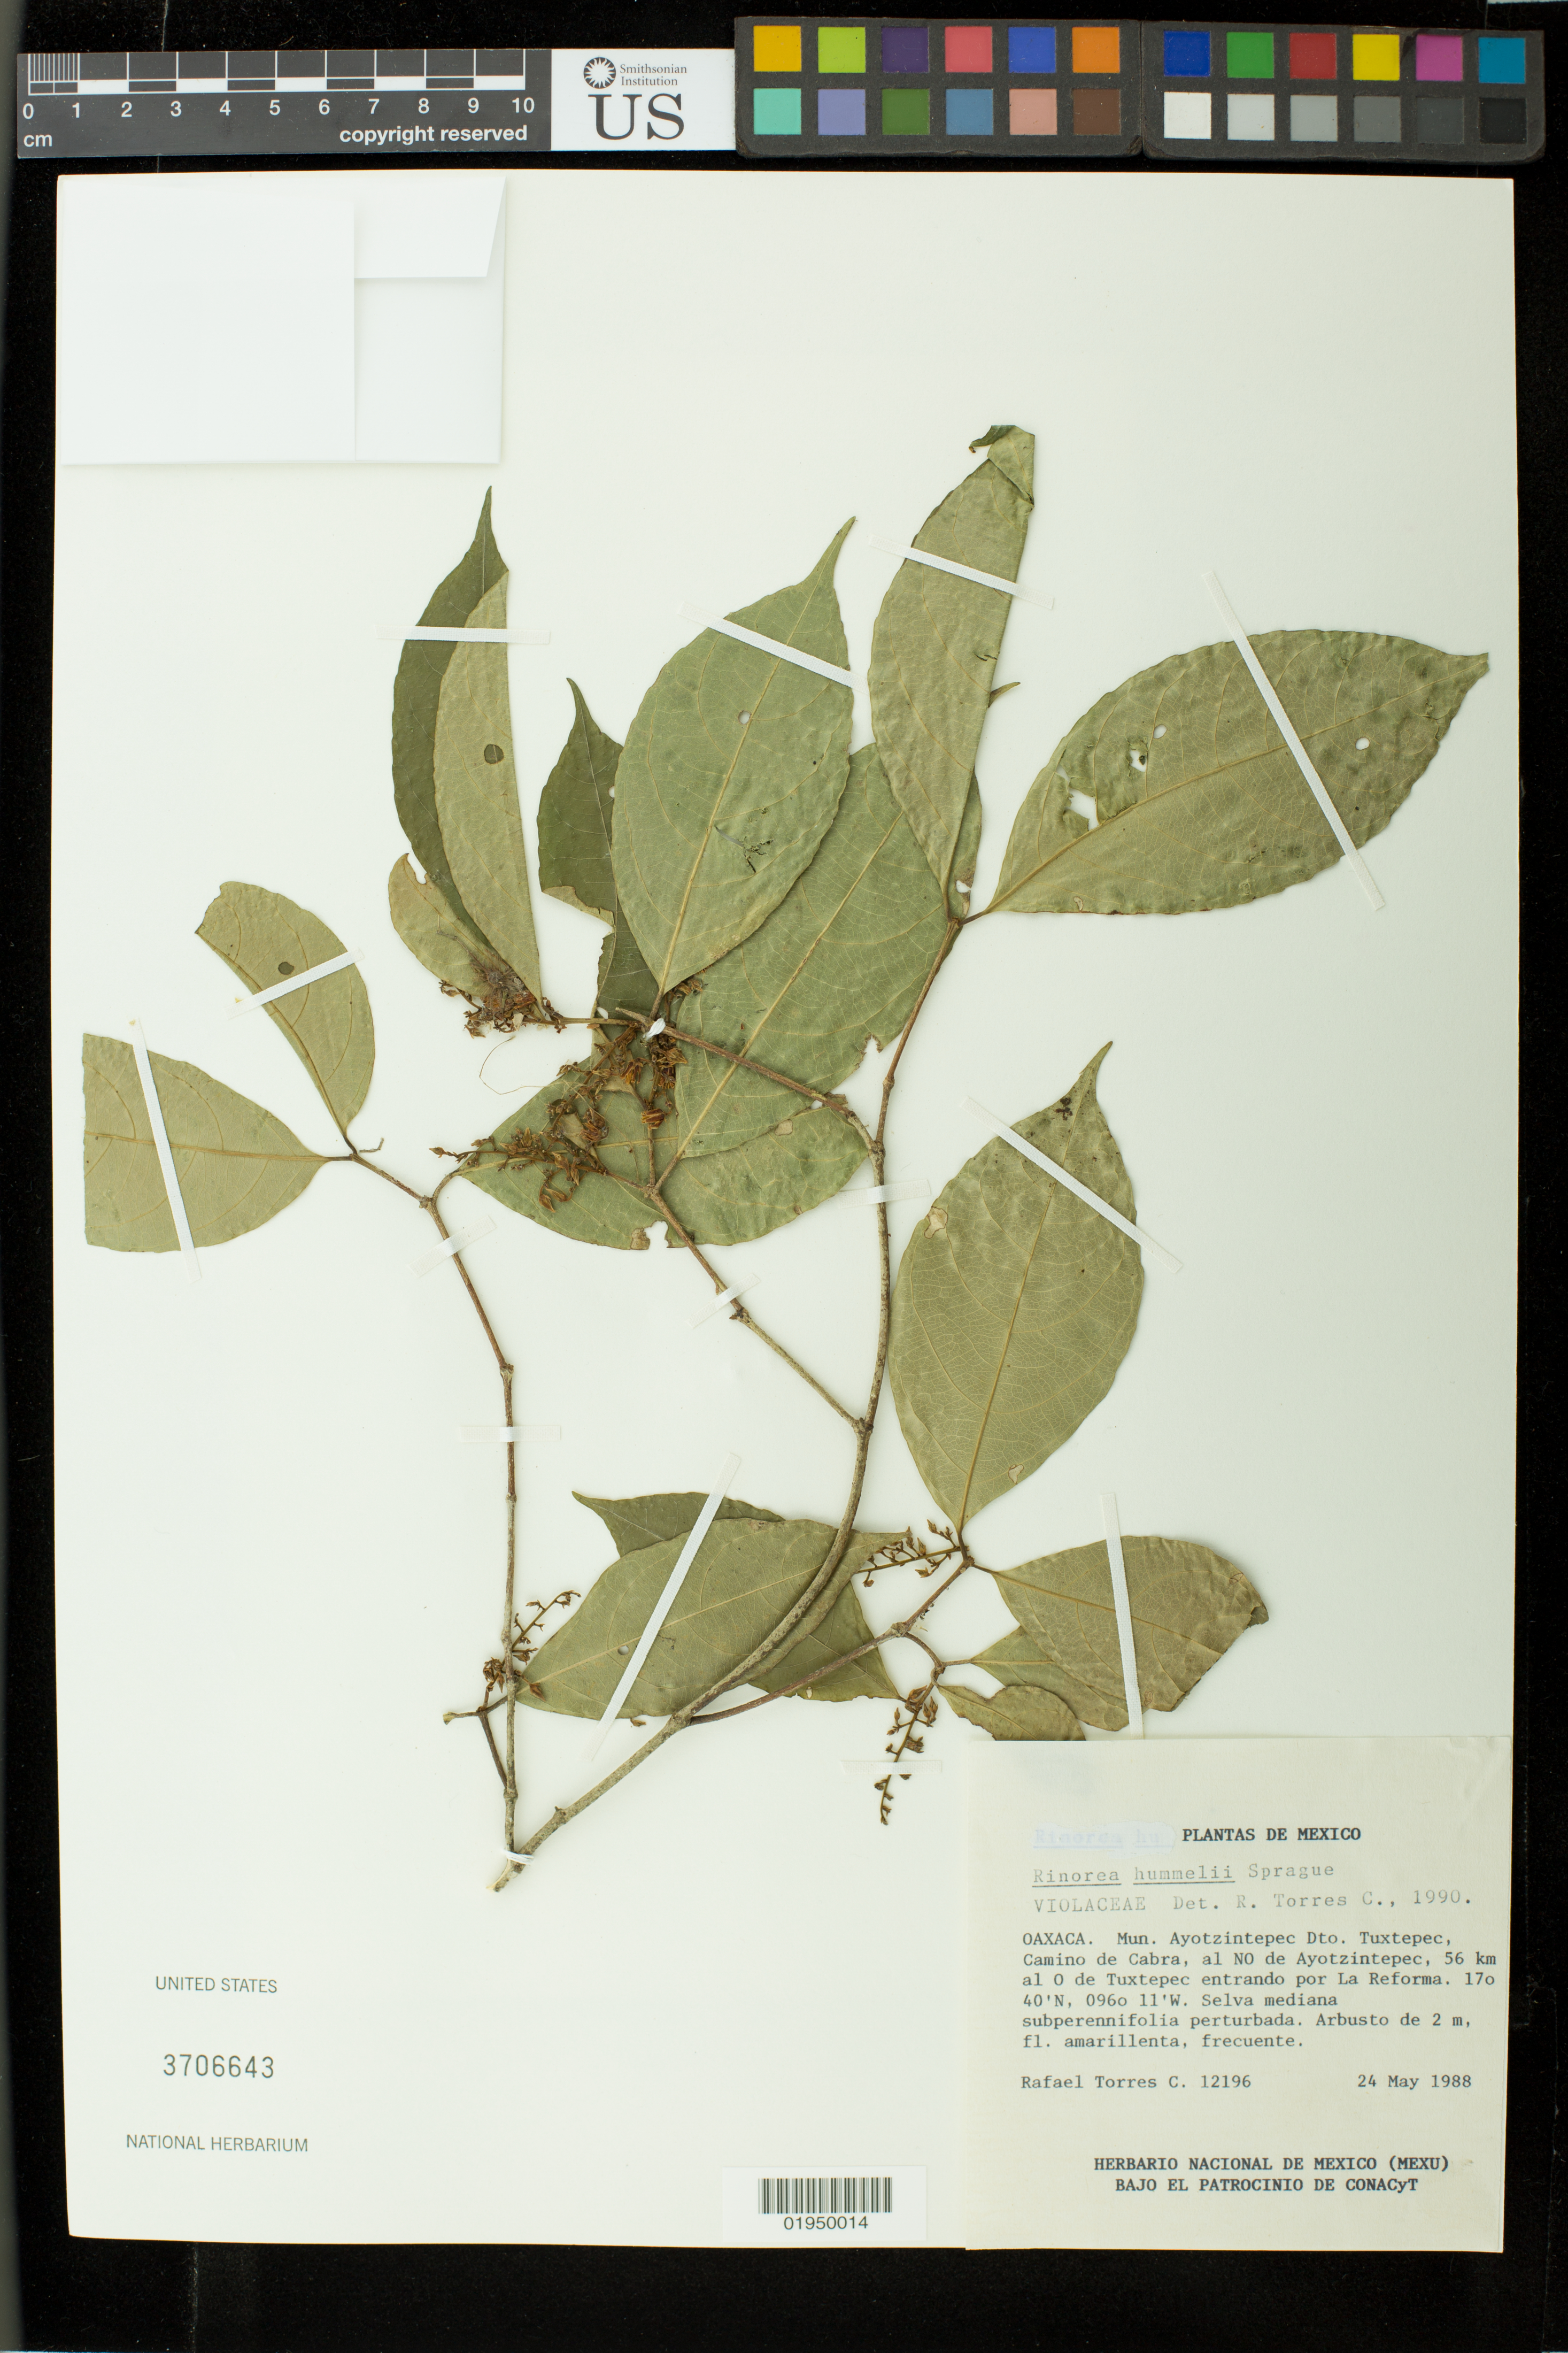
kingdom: Plantae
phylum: Tracheophyta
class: Magnoliopsida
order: Malpighiales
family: Violaceae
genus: Rinorea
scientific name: Rinorea hummelii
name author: Sprague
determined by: Torres C., R.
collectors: R. Torres C.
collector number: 12196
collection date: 1988-05-24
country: Mexico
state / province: Oaxaca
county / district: Tuxtepec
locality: Mun. Ayotzintepec, Camino de Cabra, al NO de Ayotzintepec, 56 km al O de Tuxtepec entrando por La Reforma.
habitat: Selva mediana subperennifolia perturbada.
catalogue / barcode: US 3706643